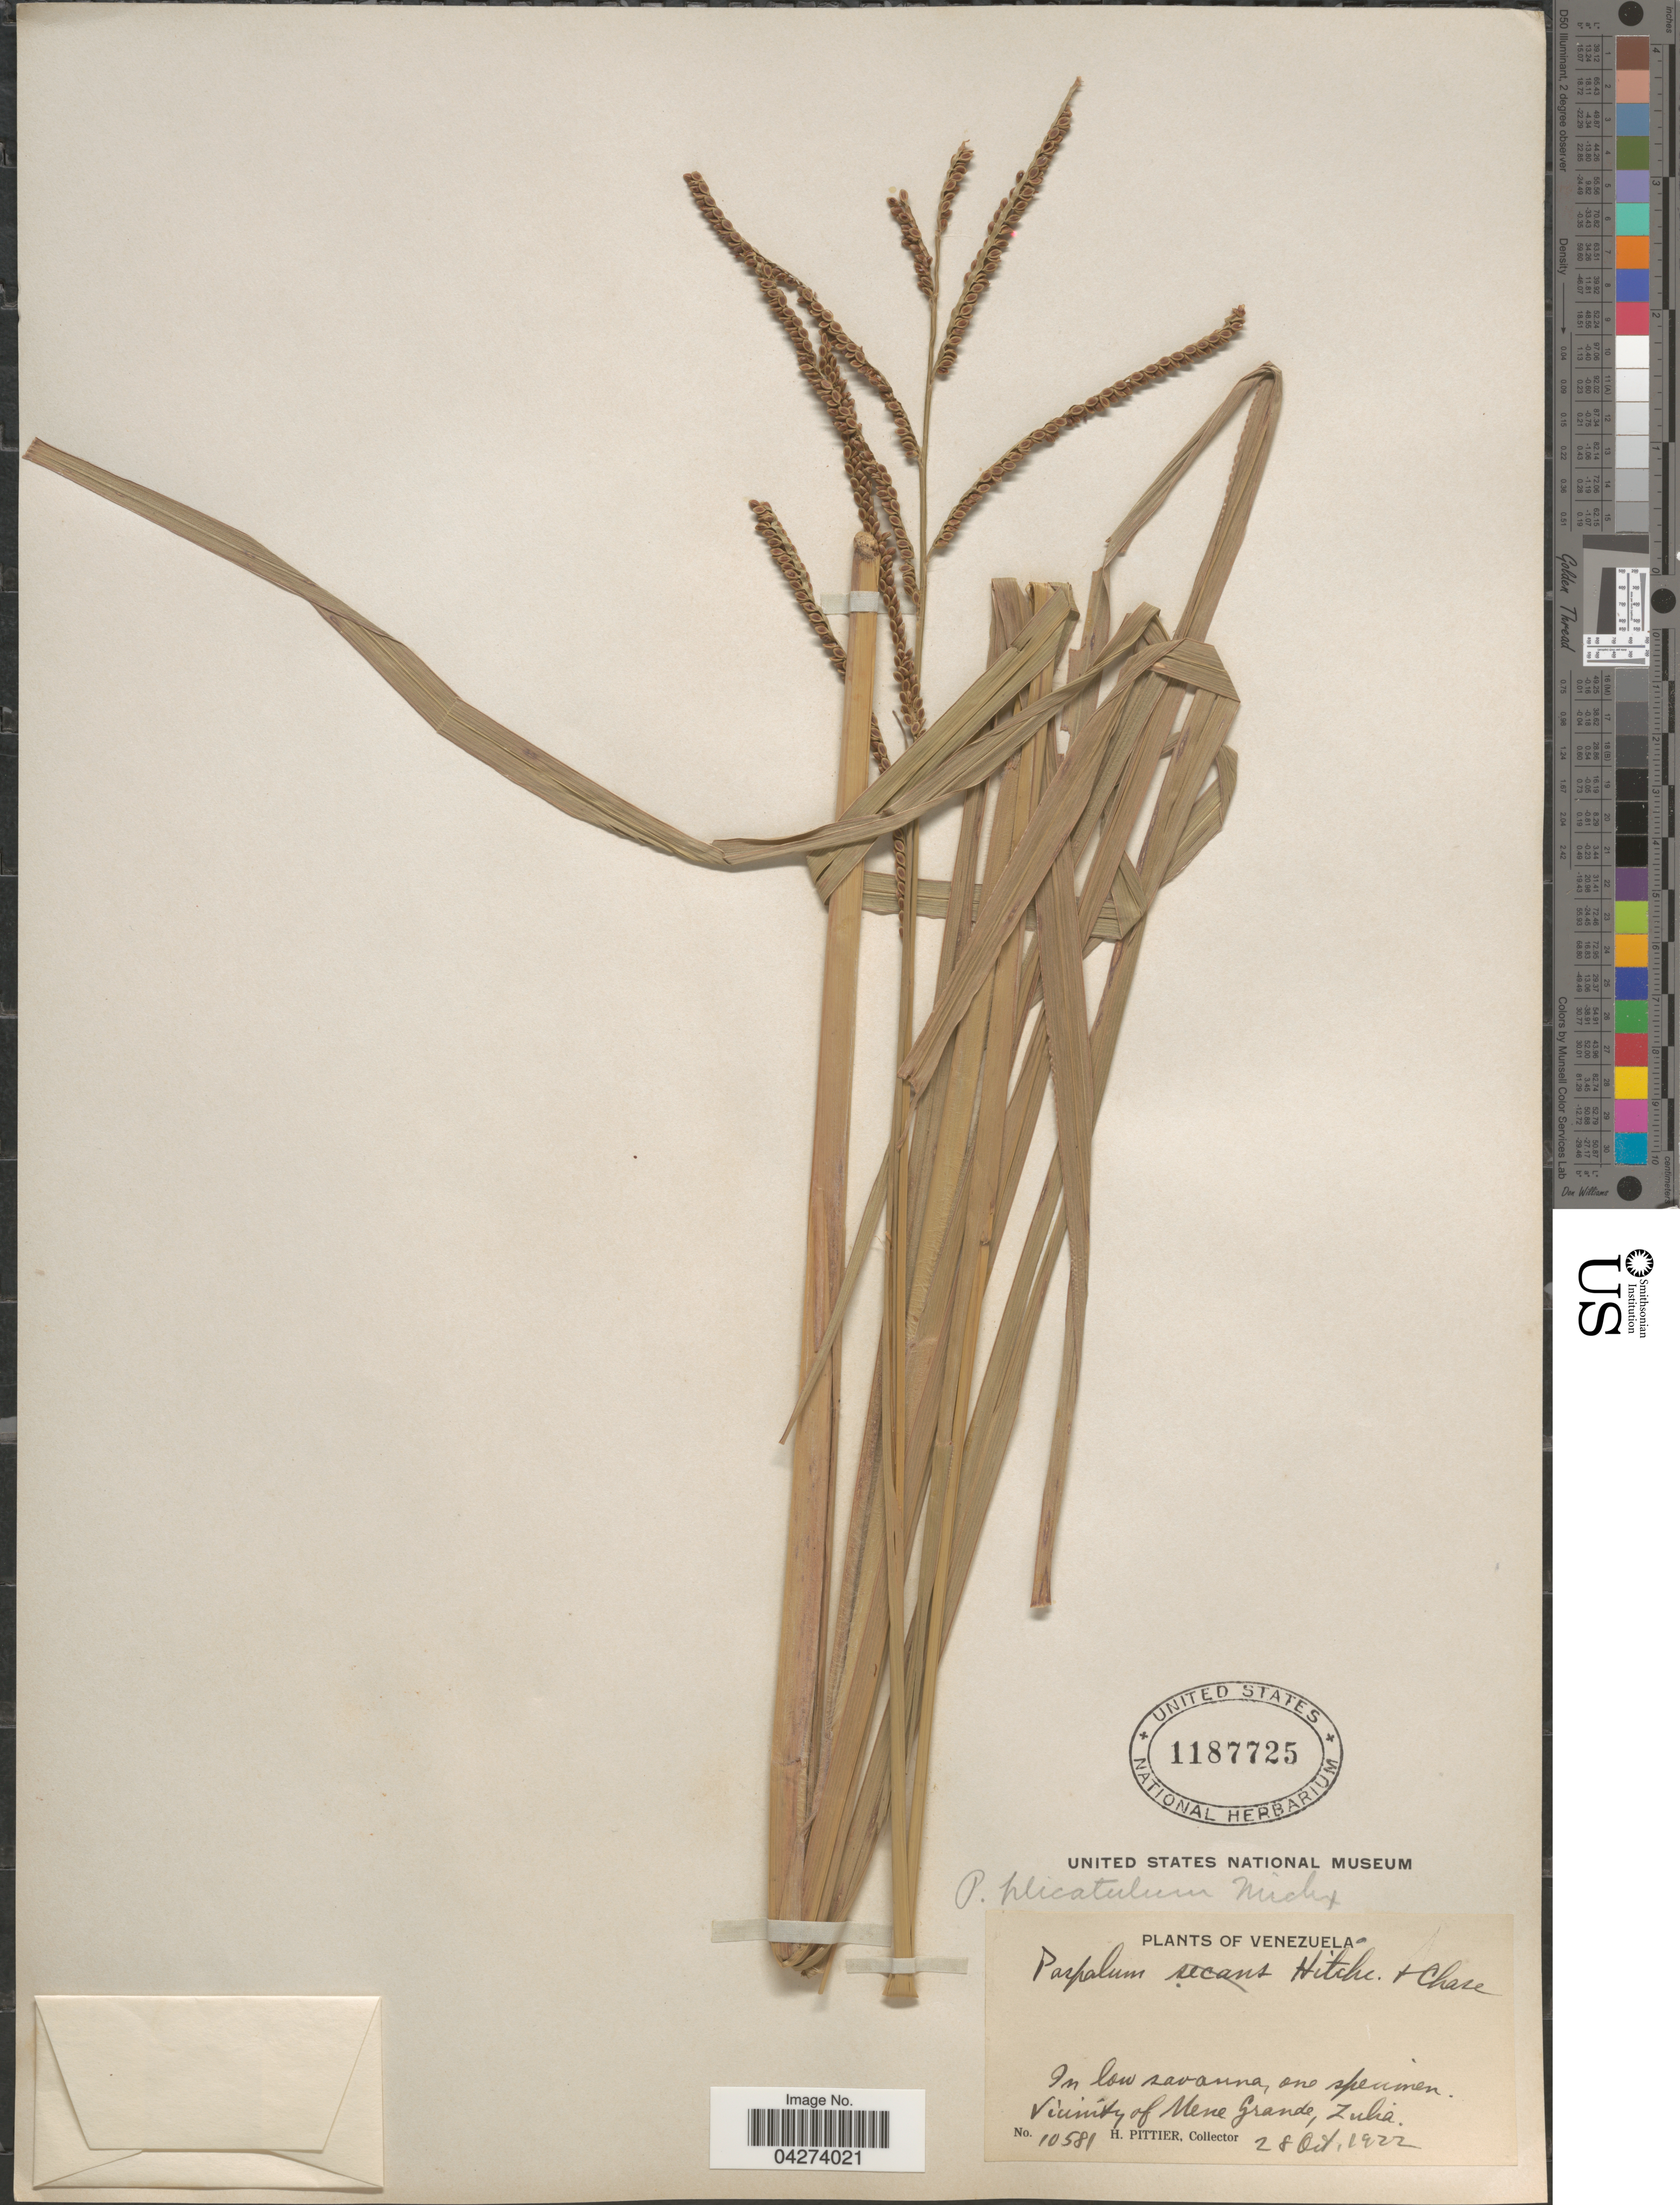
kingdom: Plantae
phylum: Tracheophyta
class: Liliopsida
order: Poales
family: Poaceae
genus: Paspalum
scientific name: Paspalum plicatulum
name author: Michx.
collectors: H. F. Pittier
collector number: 10581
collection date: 1922-10-28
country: Venezuela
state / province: Zulia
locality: Vicinity of Mene Grande.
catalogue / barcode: US 1187725